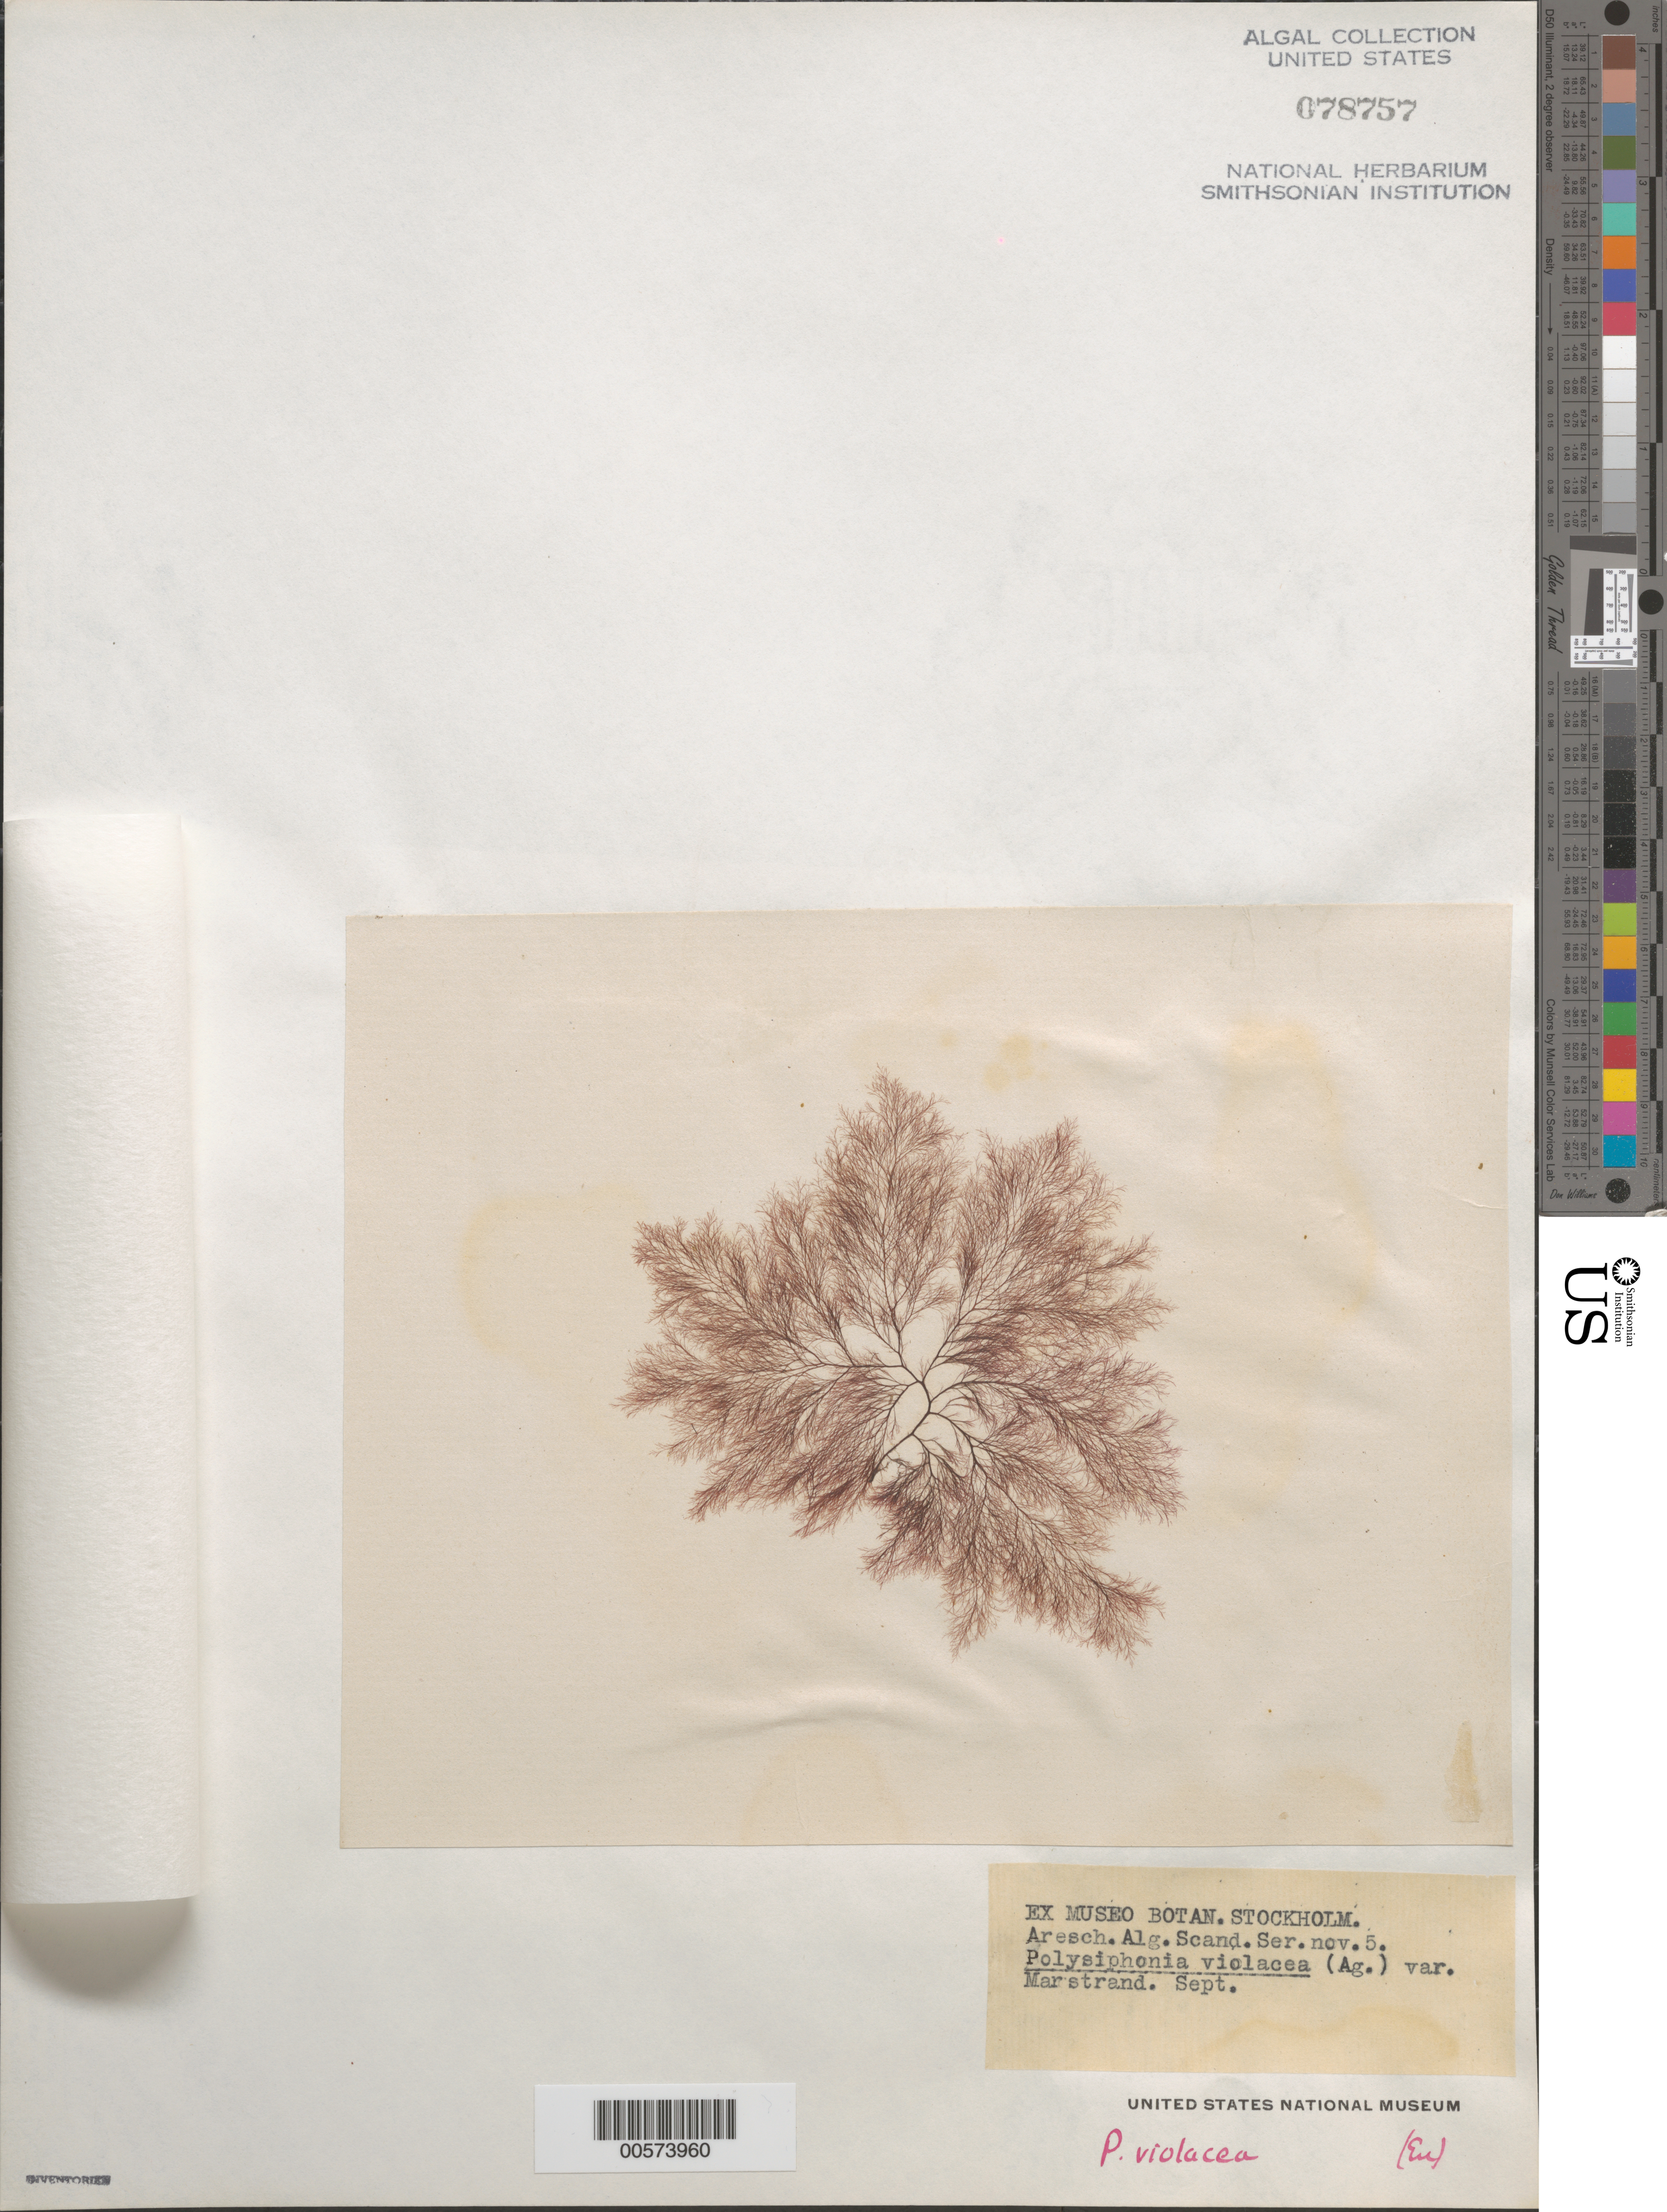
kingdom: Plantae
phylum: Rhodophyta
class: Florideophyceae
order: Ceramiales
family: Rhodomelaceae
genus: Vertebrata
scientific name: Vertebrata fucoides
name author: (Hudson) Kuntze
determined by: Algae name updating Project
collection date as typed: Sep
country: Sweden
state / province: Västra Götaland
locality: Marstrand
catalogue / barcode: US 78757